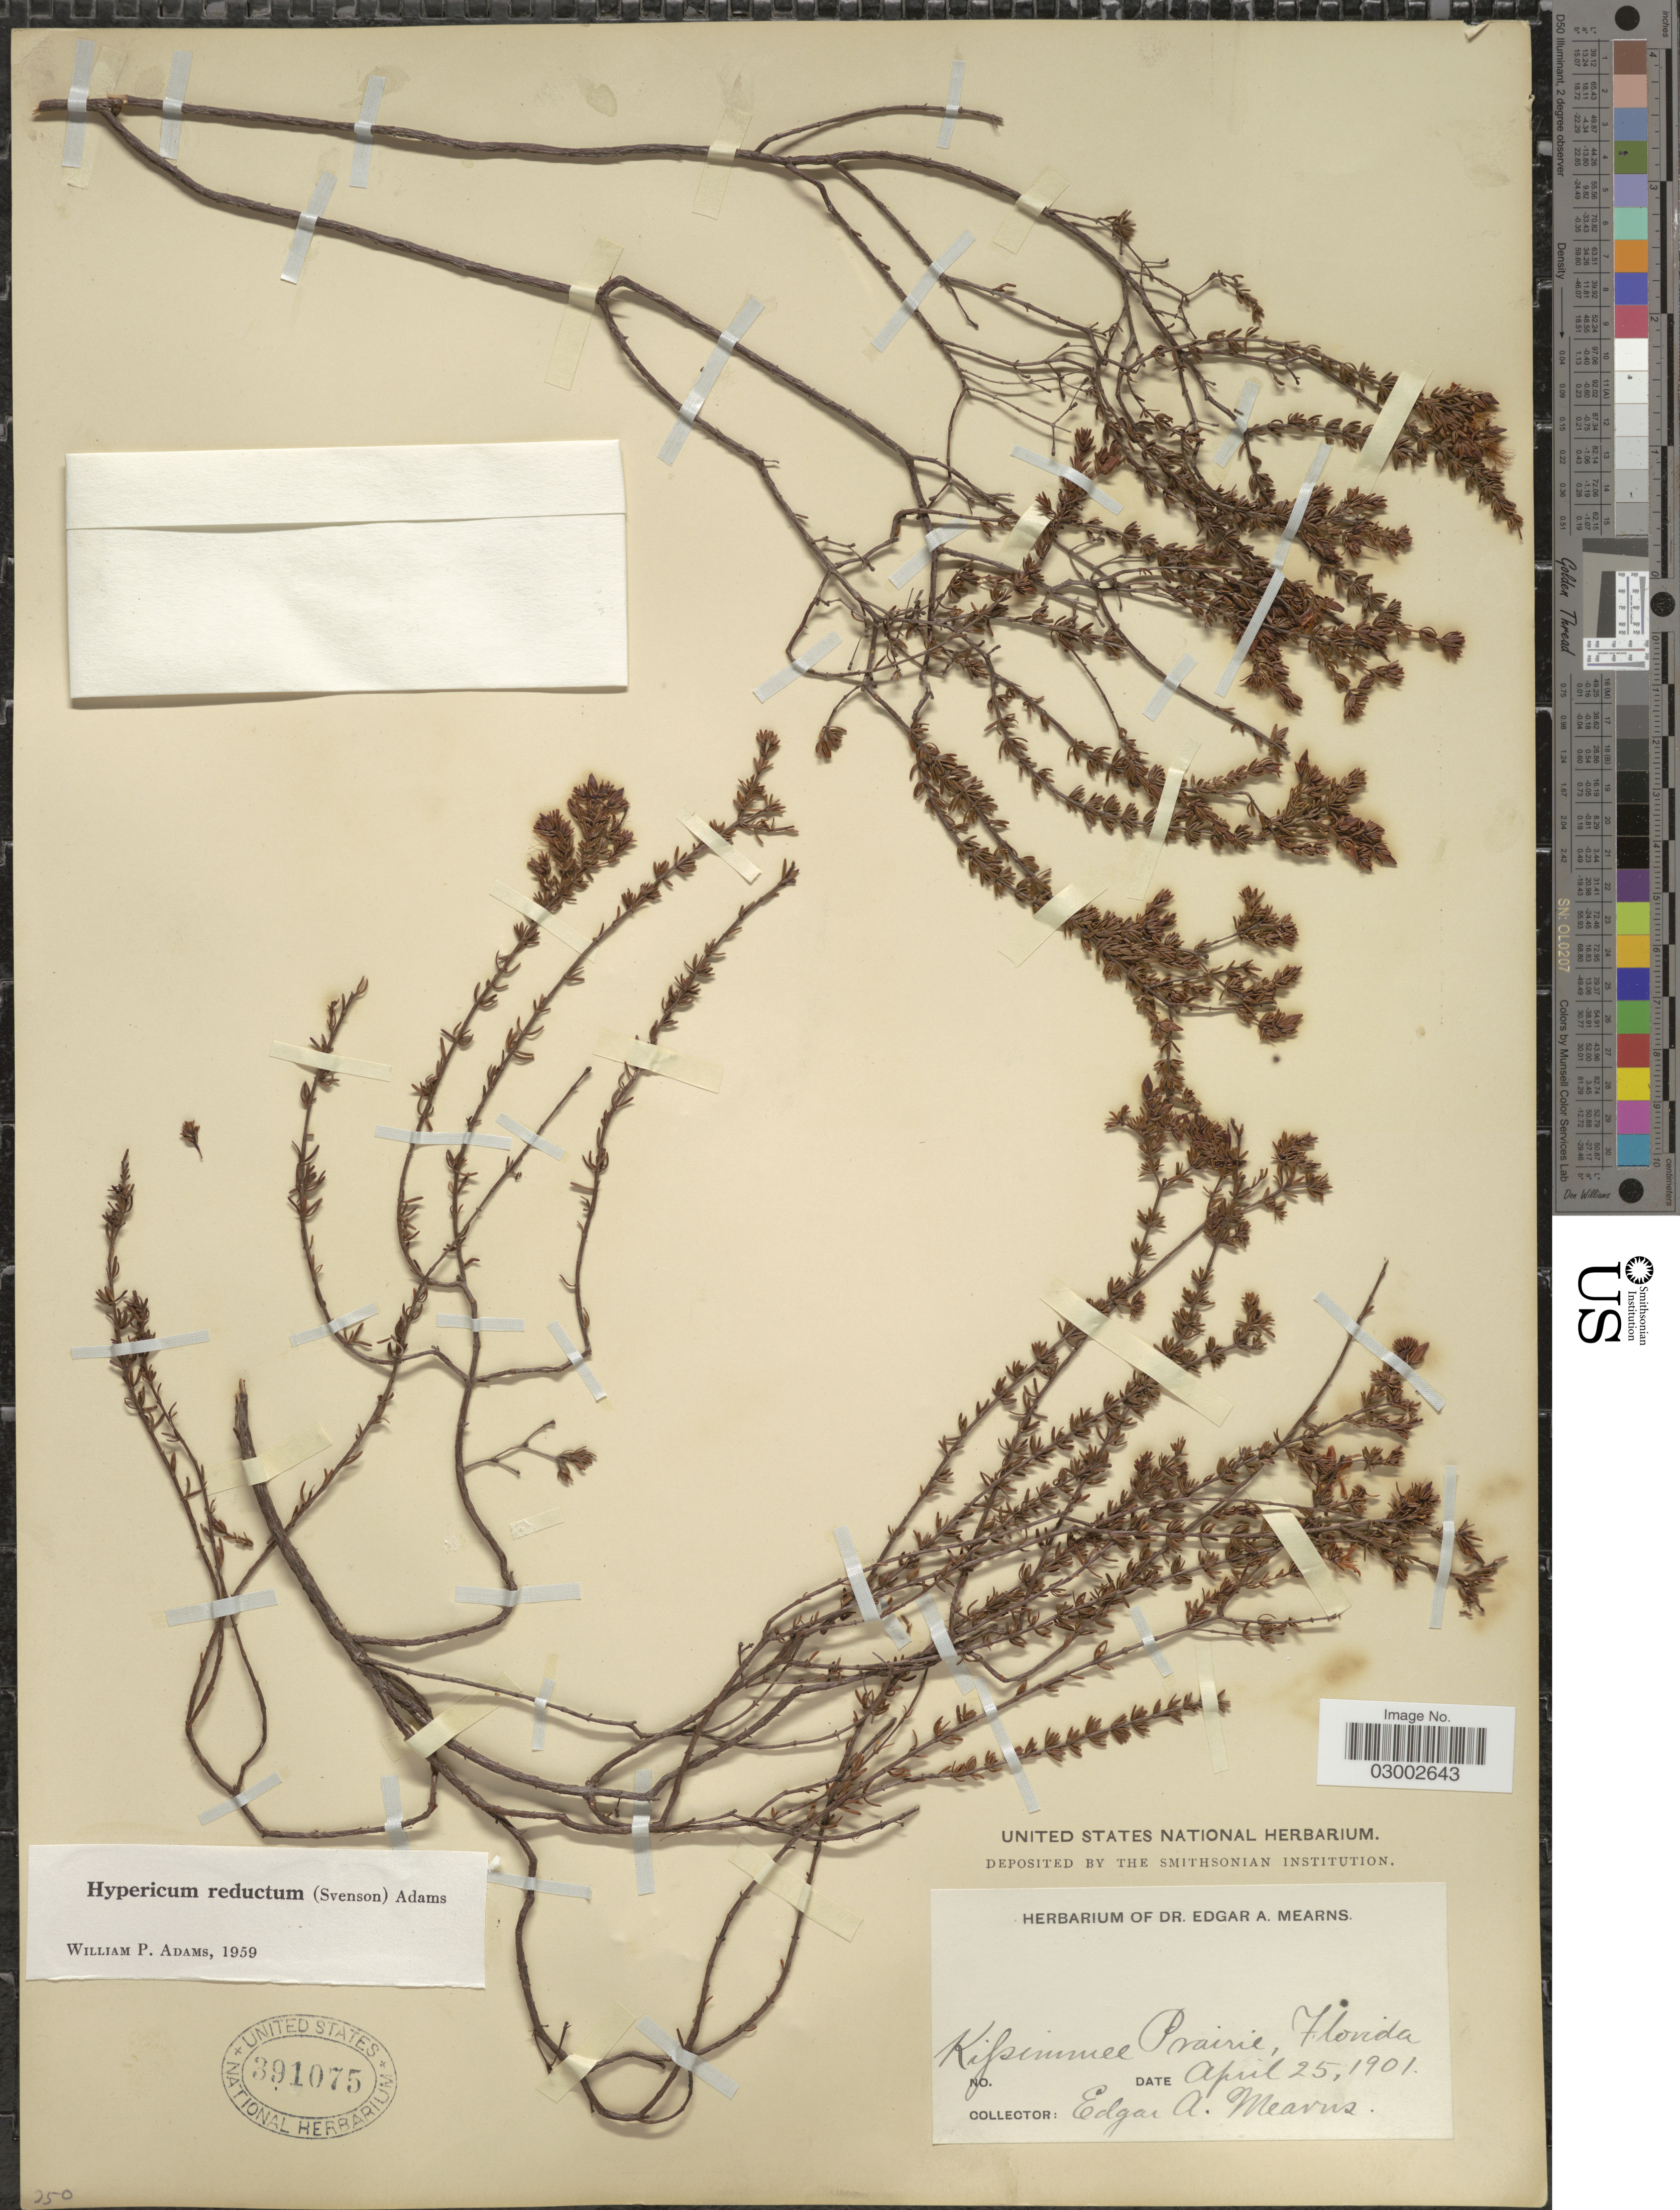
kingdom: Plantae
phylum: Tracheophyta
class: Magnoliopsida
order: Malpighiales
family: Hypericaceae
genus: Hypericum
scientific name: Hypericum tenuifolium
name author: Pursh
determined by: Strong, Mark T., (BOT), Smithsonian Institution - National Museum of Natural History (UNITED STATES)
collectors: E. A. Mearns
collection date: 1901-04-25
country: United States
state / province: Florida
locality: Kissimmee Prairie.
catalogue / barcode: US 391075